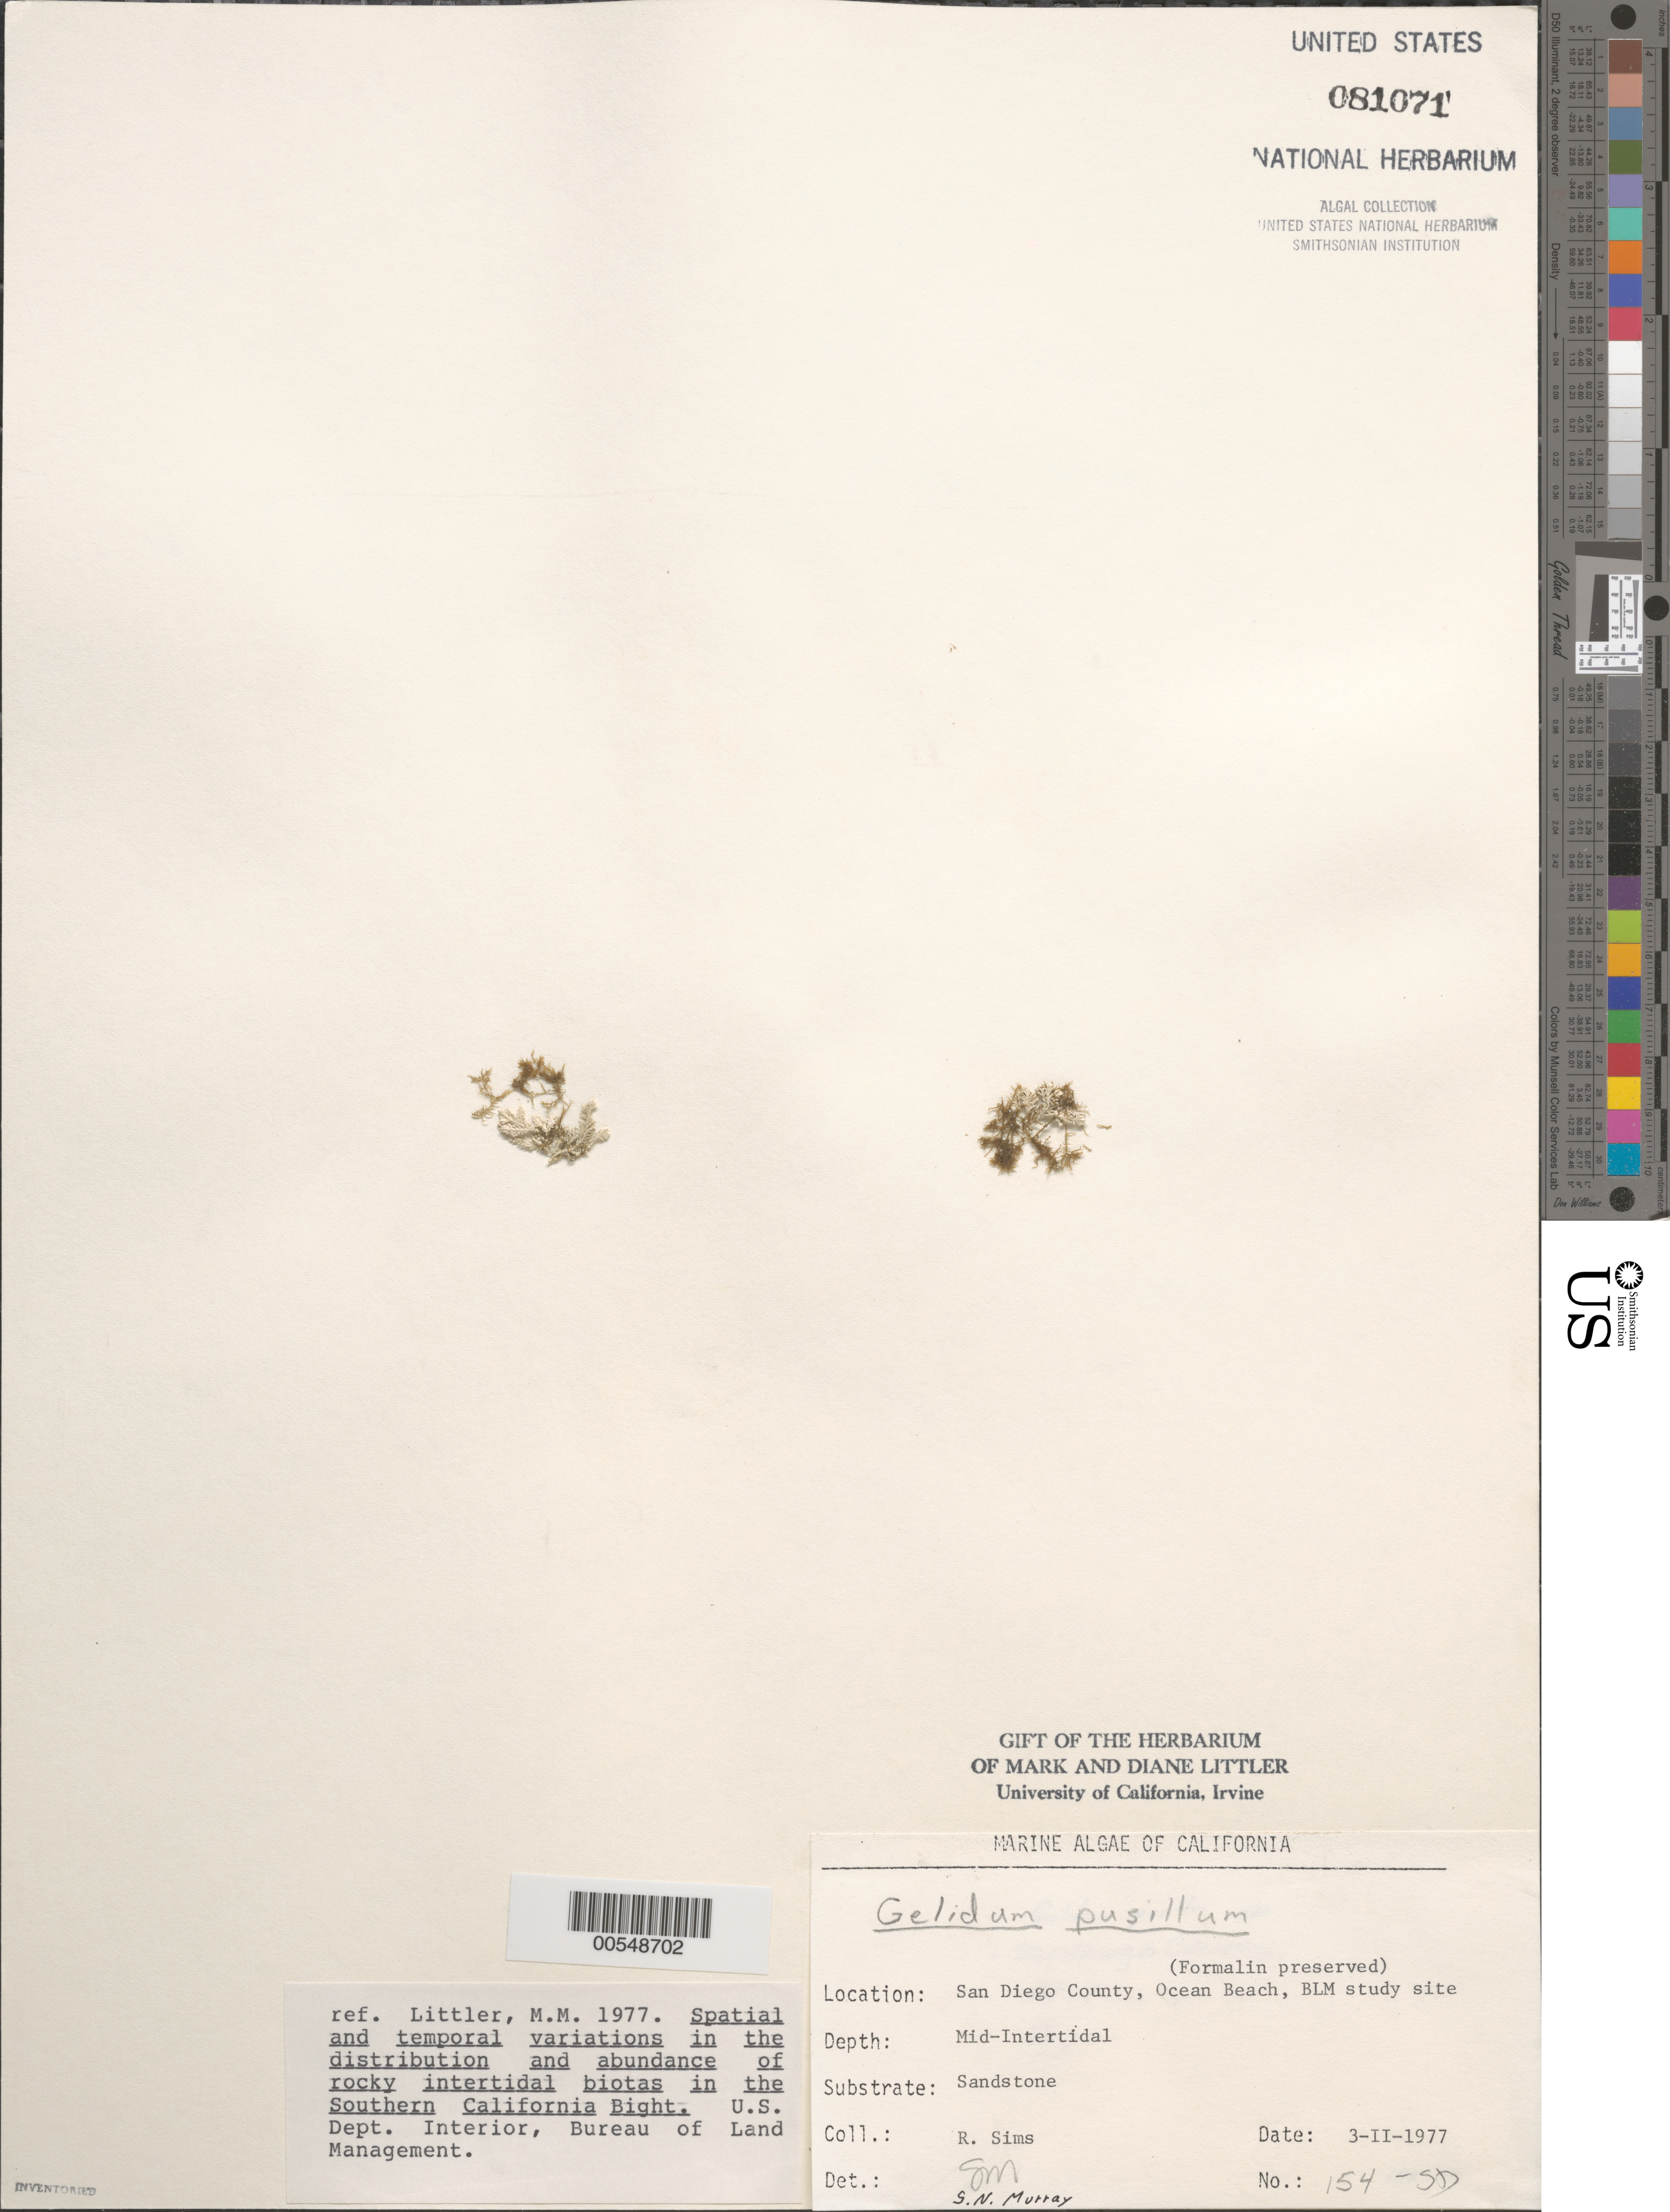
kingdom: Plantae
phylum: Rhodophyta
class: Florideophyceae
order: Gelidiales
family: Gelidiaceae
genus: Gelidium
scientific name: Gelidium pusillum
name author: (Stackh.) Le Jol.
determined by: Murray, S. N.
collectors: R. H. Sims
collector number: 154-sd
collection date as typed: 03 Feb 1977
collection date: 1977-02-03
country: United States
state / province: California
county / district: San Diego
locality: Ocean Beach, end of Del Monte Street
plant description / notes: BLM-SOCALBIGHT Rocky Intertidal Survey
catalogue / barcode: US 81071